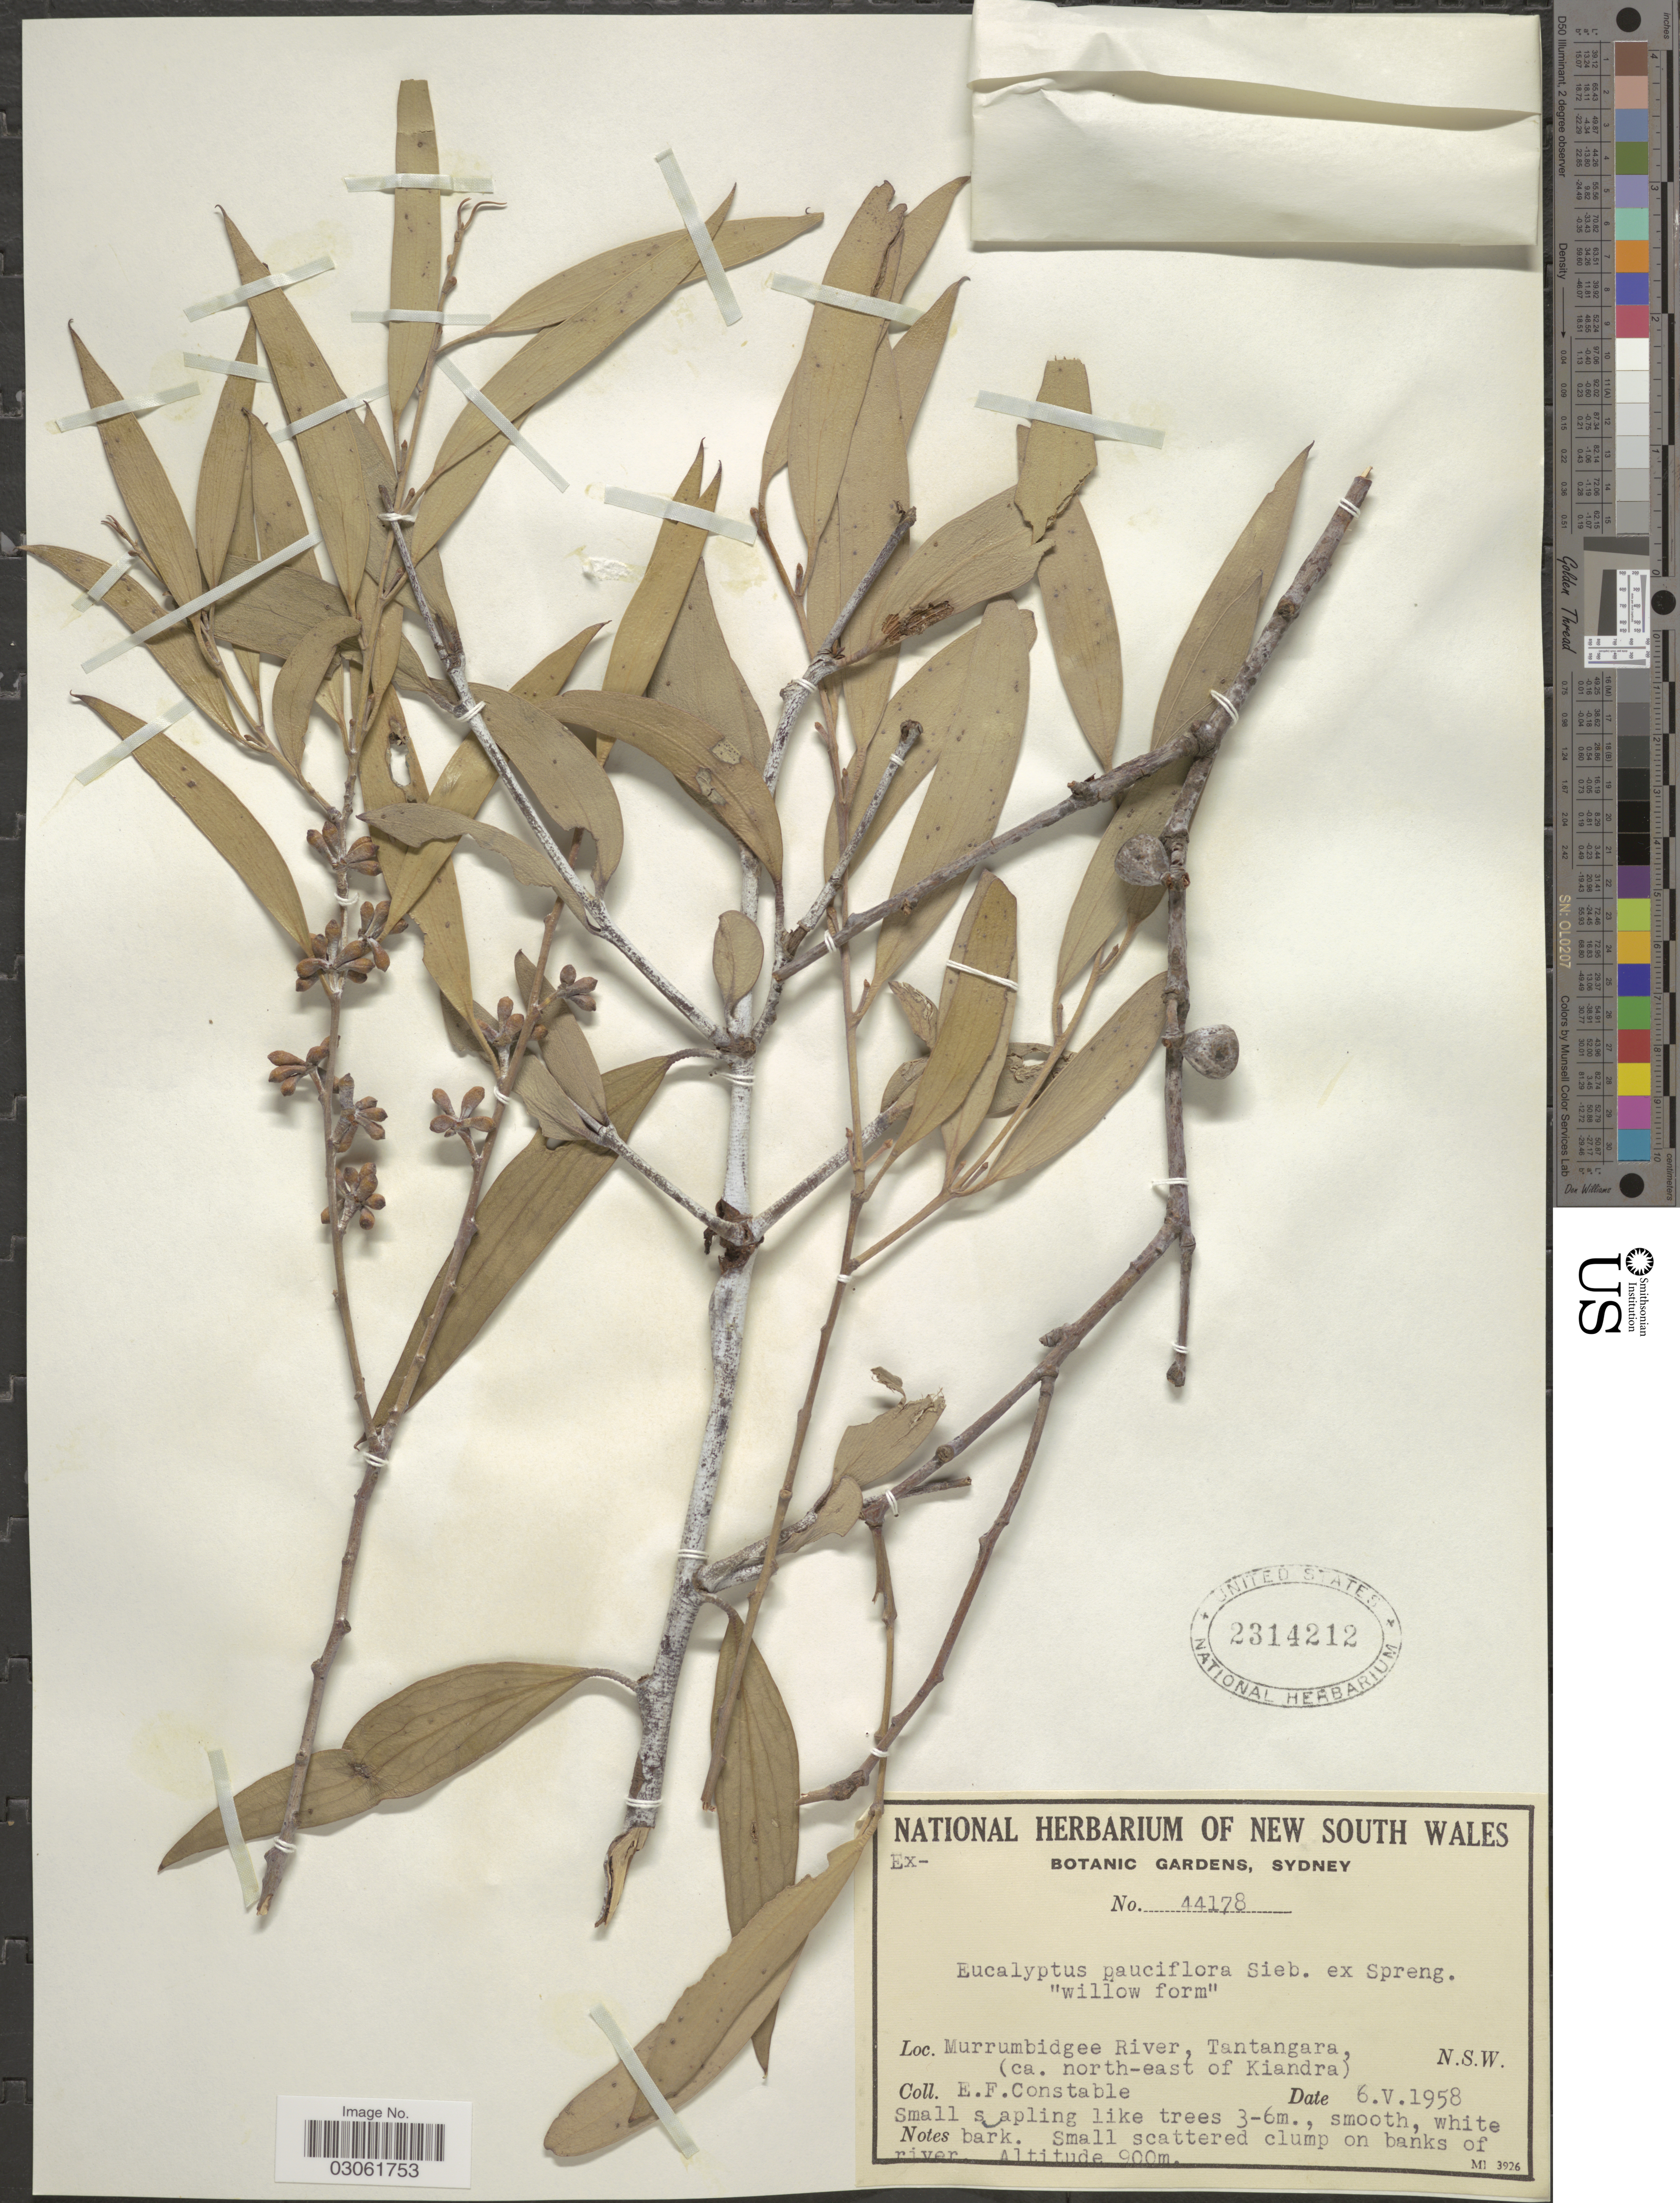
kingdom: Plantae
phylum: Tracheophyta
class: Magnoliopsida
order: Myrtales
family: Myrtaceae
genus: Eucalyptus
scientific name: Eucalyptus pauciflora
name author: Sieber ex Spreng.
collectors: E. F. Constable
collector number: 44178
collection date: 1958-05-06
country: Australia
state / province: New South Wales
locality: Murumbidgee River, Tantangara, (ca. north-east of Kiandra).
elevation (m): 900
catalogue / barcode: US 2314212